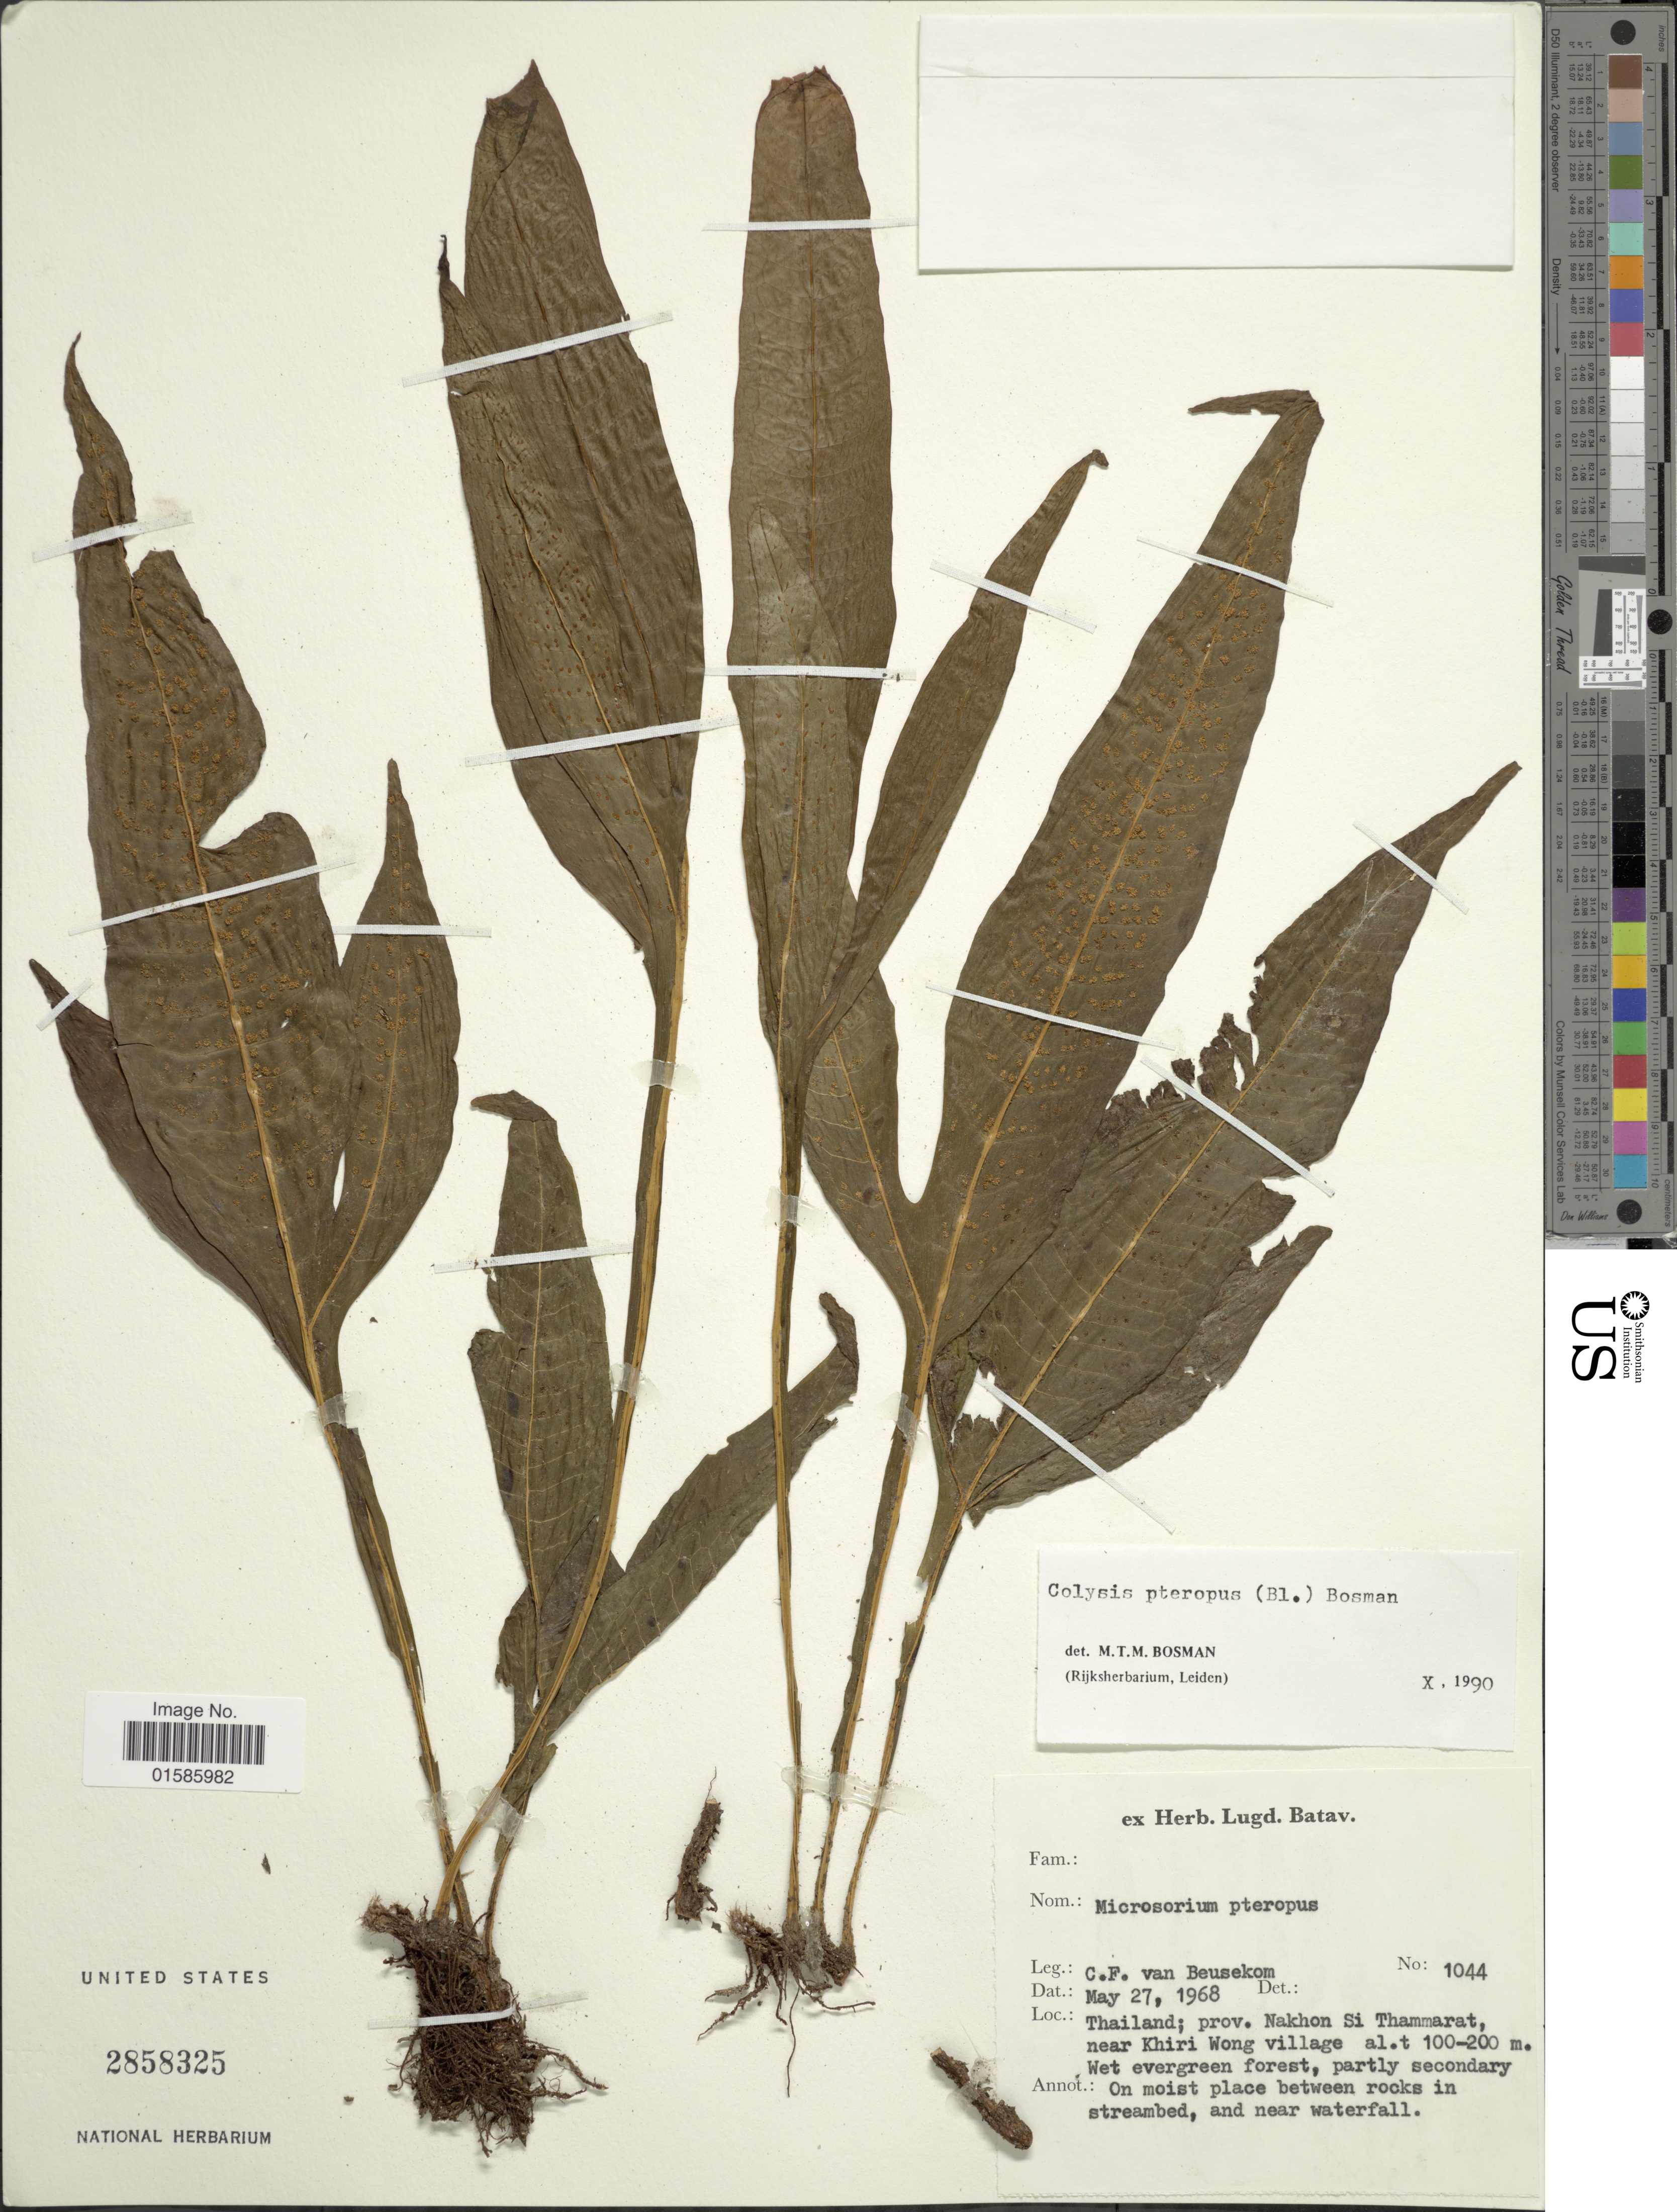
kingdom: Plantae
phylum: Tracheophyta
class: Polypodiopsida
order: Polypodiales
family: Polypodiaceae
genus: Microsorum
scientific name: Microsorum pteropus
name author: (Blume) Copel.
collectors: C. F. Beusekom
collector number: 1044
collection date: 1968-05-27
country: Thailand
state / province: Nakhon Si Thammarat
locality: Near Khiri Wong village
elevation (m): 100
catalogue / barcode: US 2858325